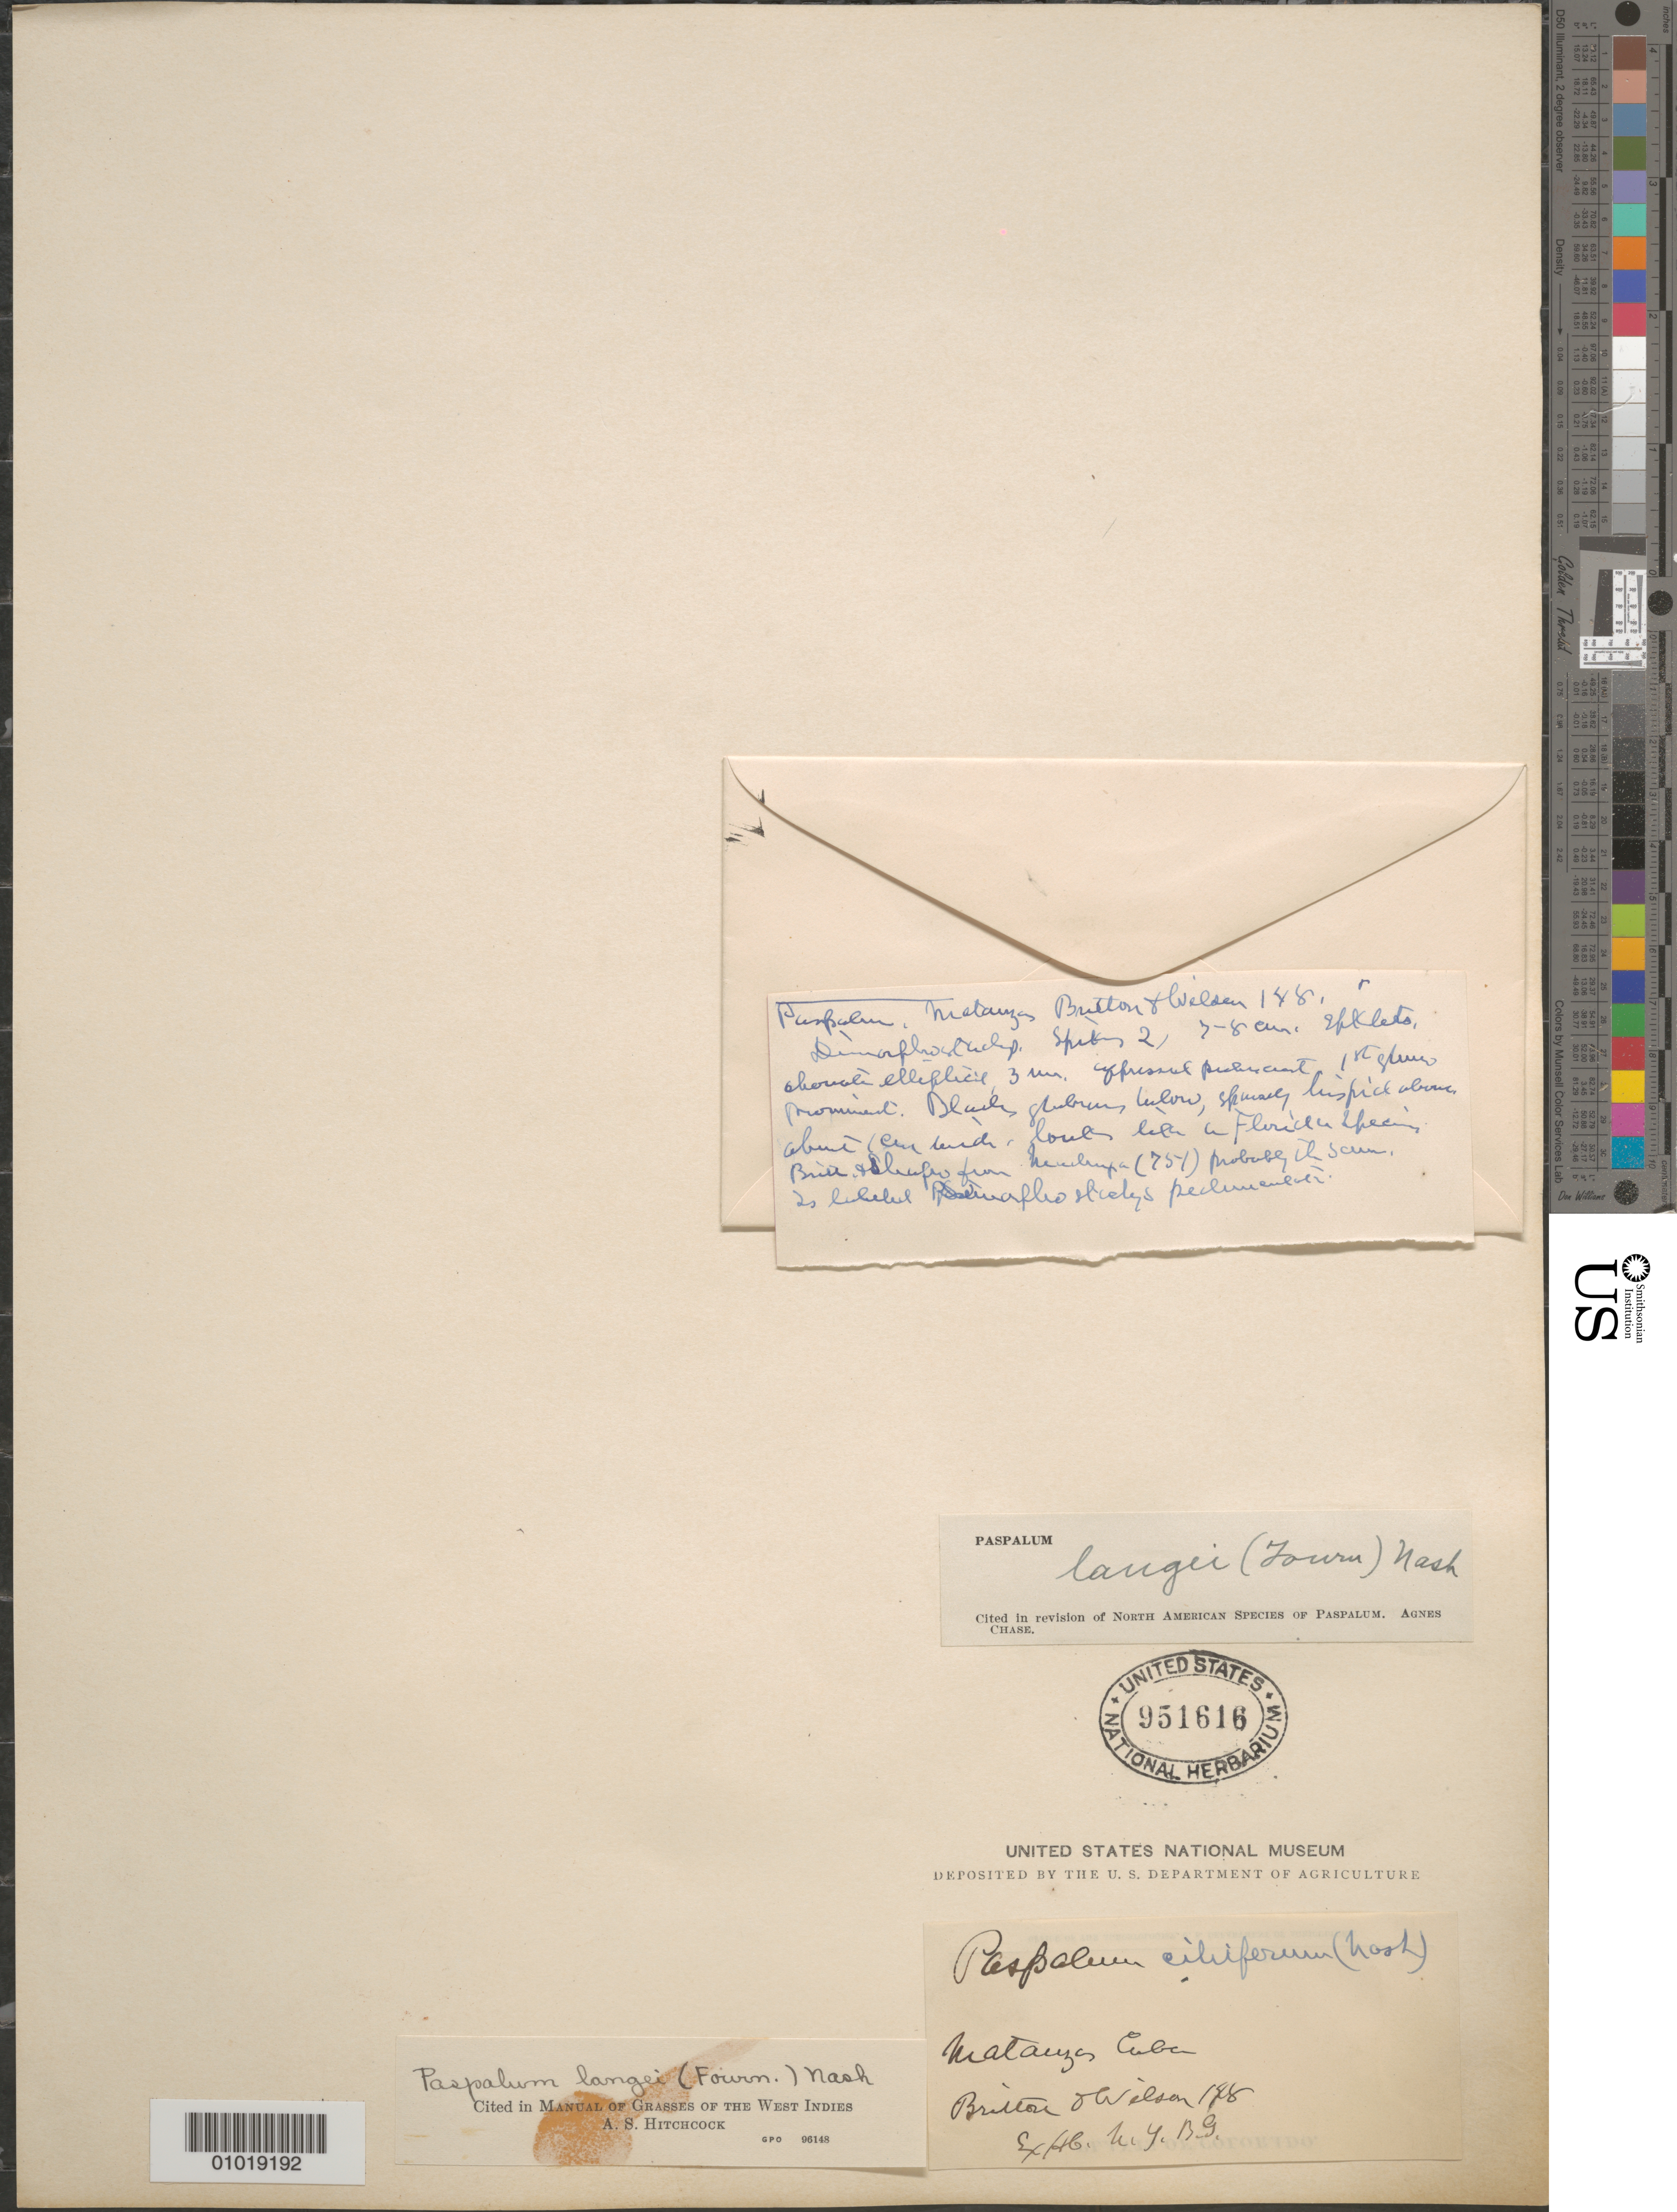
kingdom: Plantae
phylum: Tracheophyta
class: Liliopsida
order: Poales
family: Poaceae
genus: Paspalum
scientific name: Paspalum langei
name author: (E. Fourn.) Nash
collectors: N. Britton & -- Wilson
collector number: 148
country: Cuba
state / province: Matanzas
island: Cuba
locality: Matanzas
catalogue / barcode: US 951616